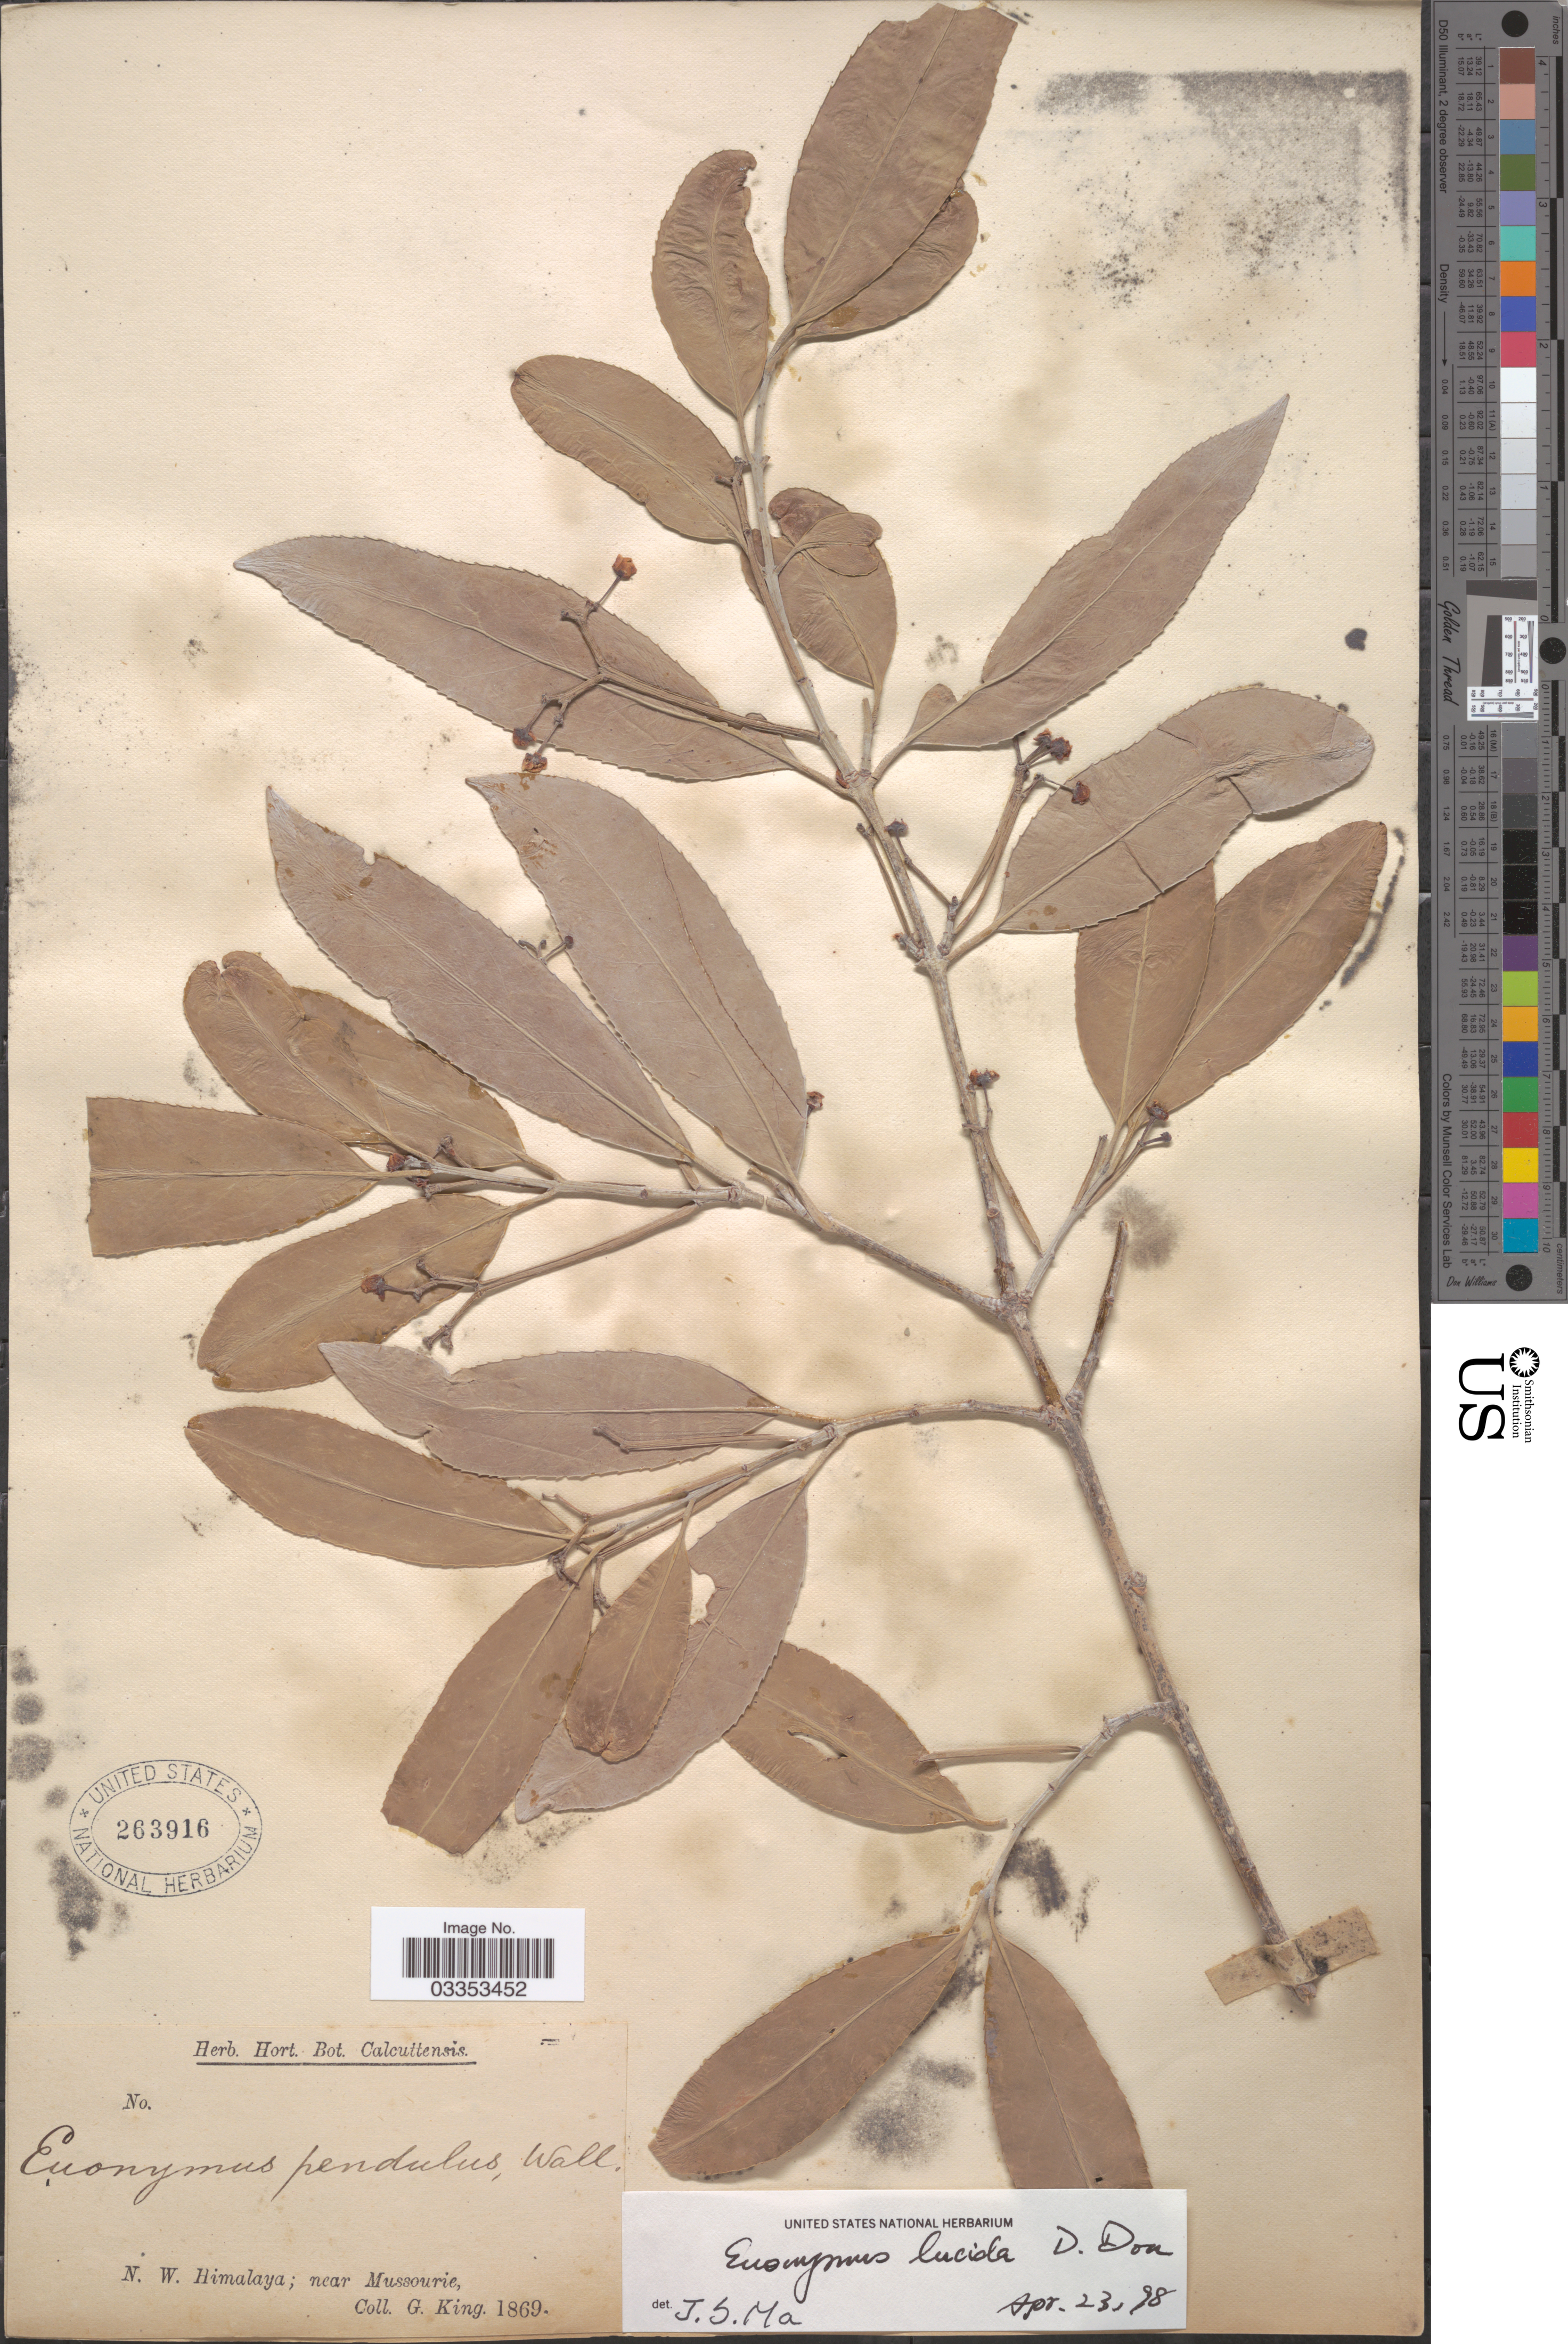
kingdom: Plantae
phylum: Tracheophyta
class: Magnoliopsida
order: Celastrales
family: Celastraceae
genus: Euonymus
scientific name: Euonymus lucidus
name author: D. Don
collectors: G. King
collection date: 1869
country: India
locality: N.W. Himalaya; near Mussourie.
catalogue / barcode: US 263916